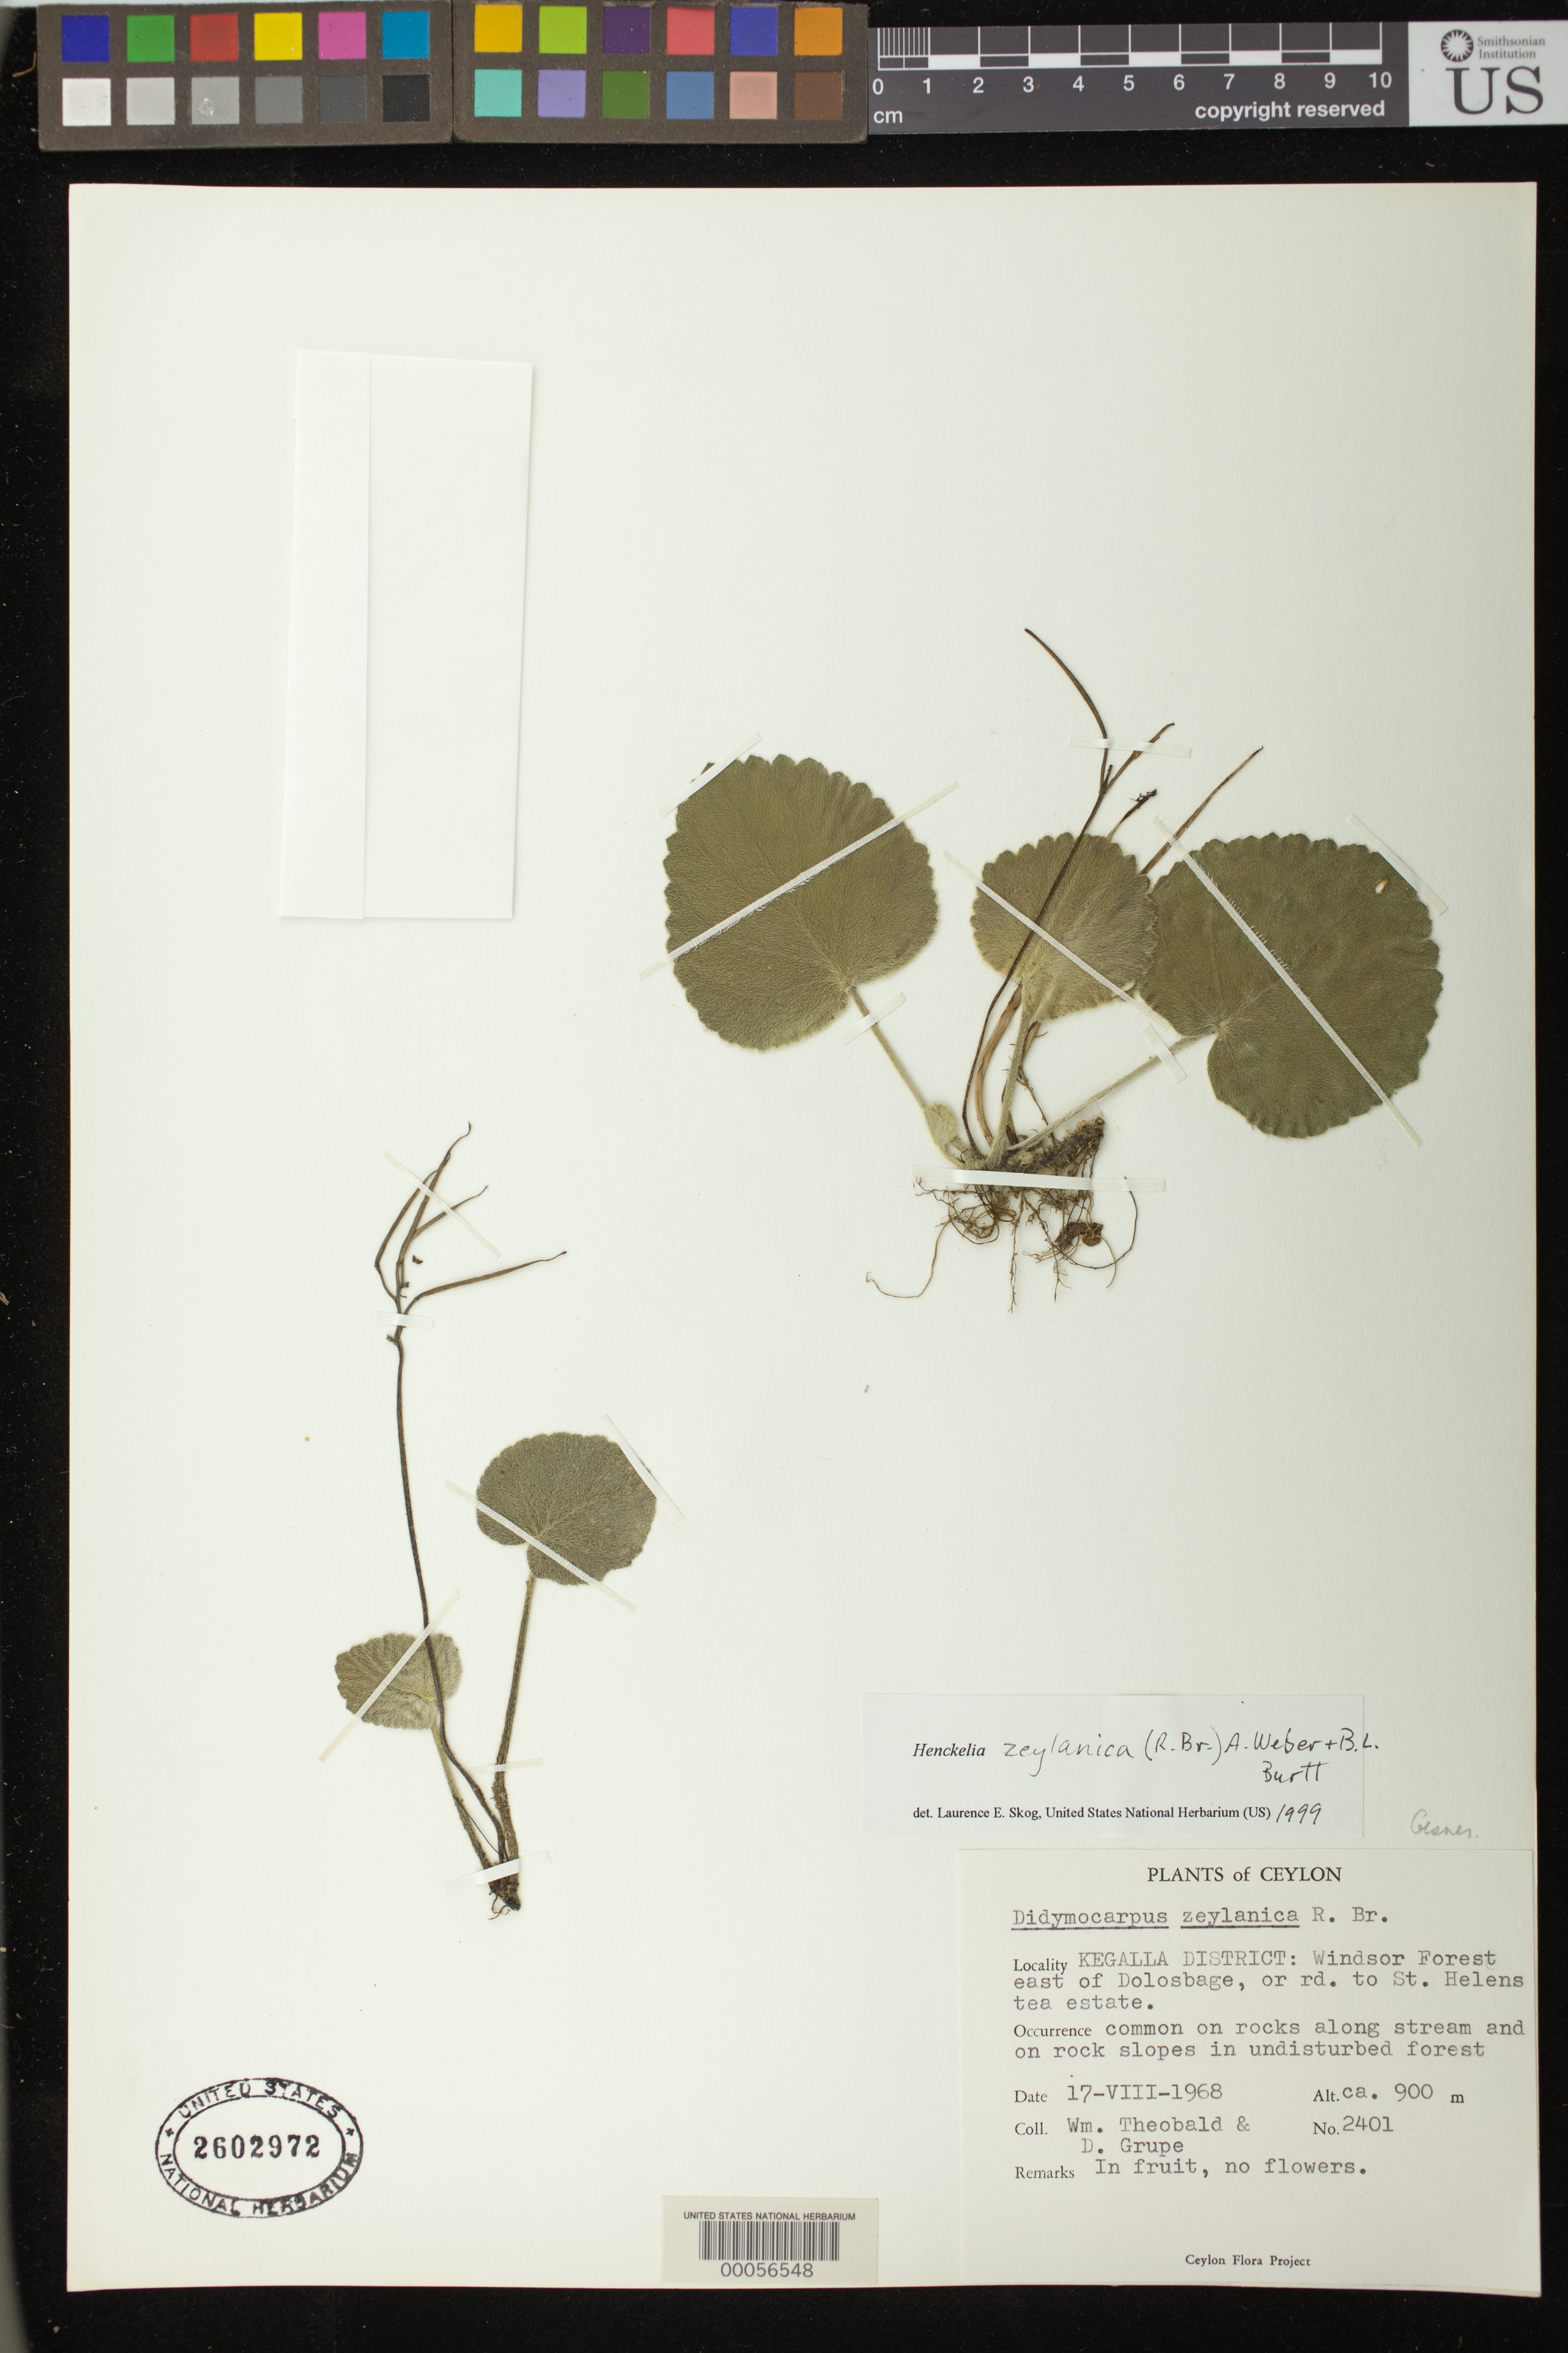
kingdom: Plantae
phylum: Tracheophyta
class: Magnoliopsida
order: Lamiales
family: Gesneriaceae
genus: Henckelia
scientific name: Henckelia zeylanica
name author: (R. Br.) A. Weber & B.L. Burtt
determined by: Skog, Laurence E.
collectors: W. Theobald & D. Grupe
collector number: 2401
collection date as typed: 17 Aug 1968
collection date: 1968-08-17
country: Sri Lanka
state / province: Sabaragamuwa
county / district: Kegalle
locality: Windsor forest e of dolosbage, or road to st. helens tea estate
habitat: Rocks along stream and rock slopes in undisturbed forest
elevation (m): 900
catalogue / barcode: US 2602972